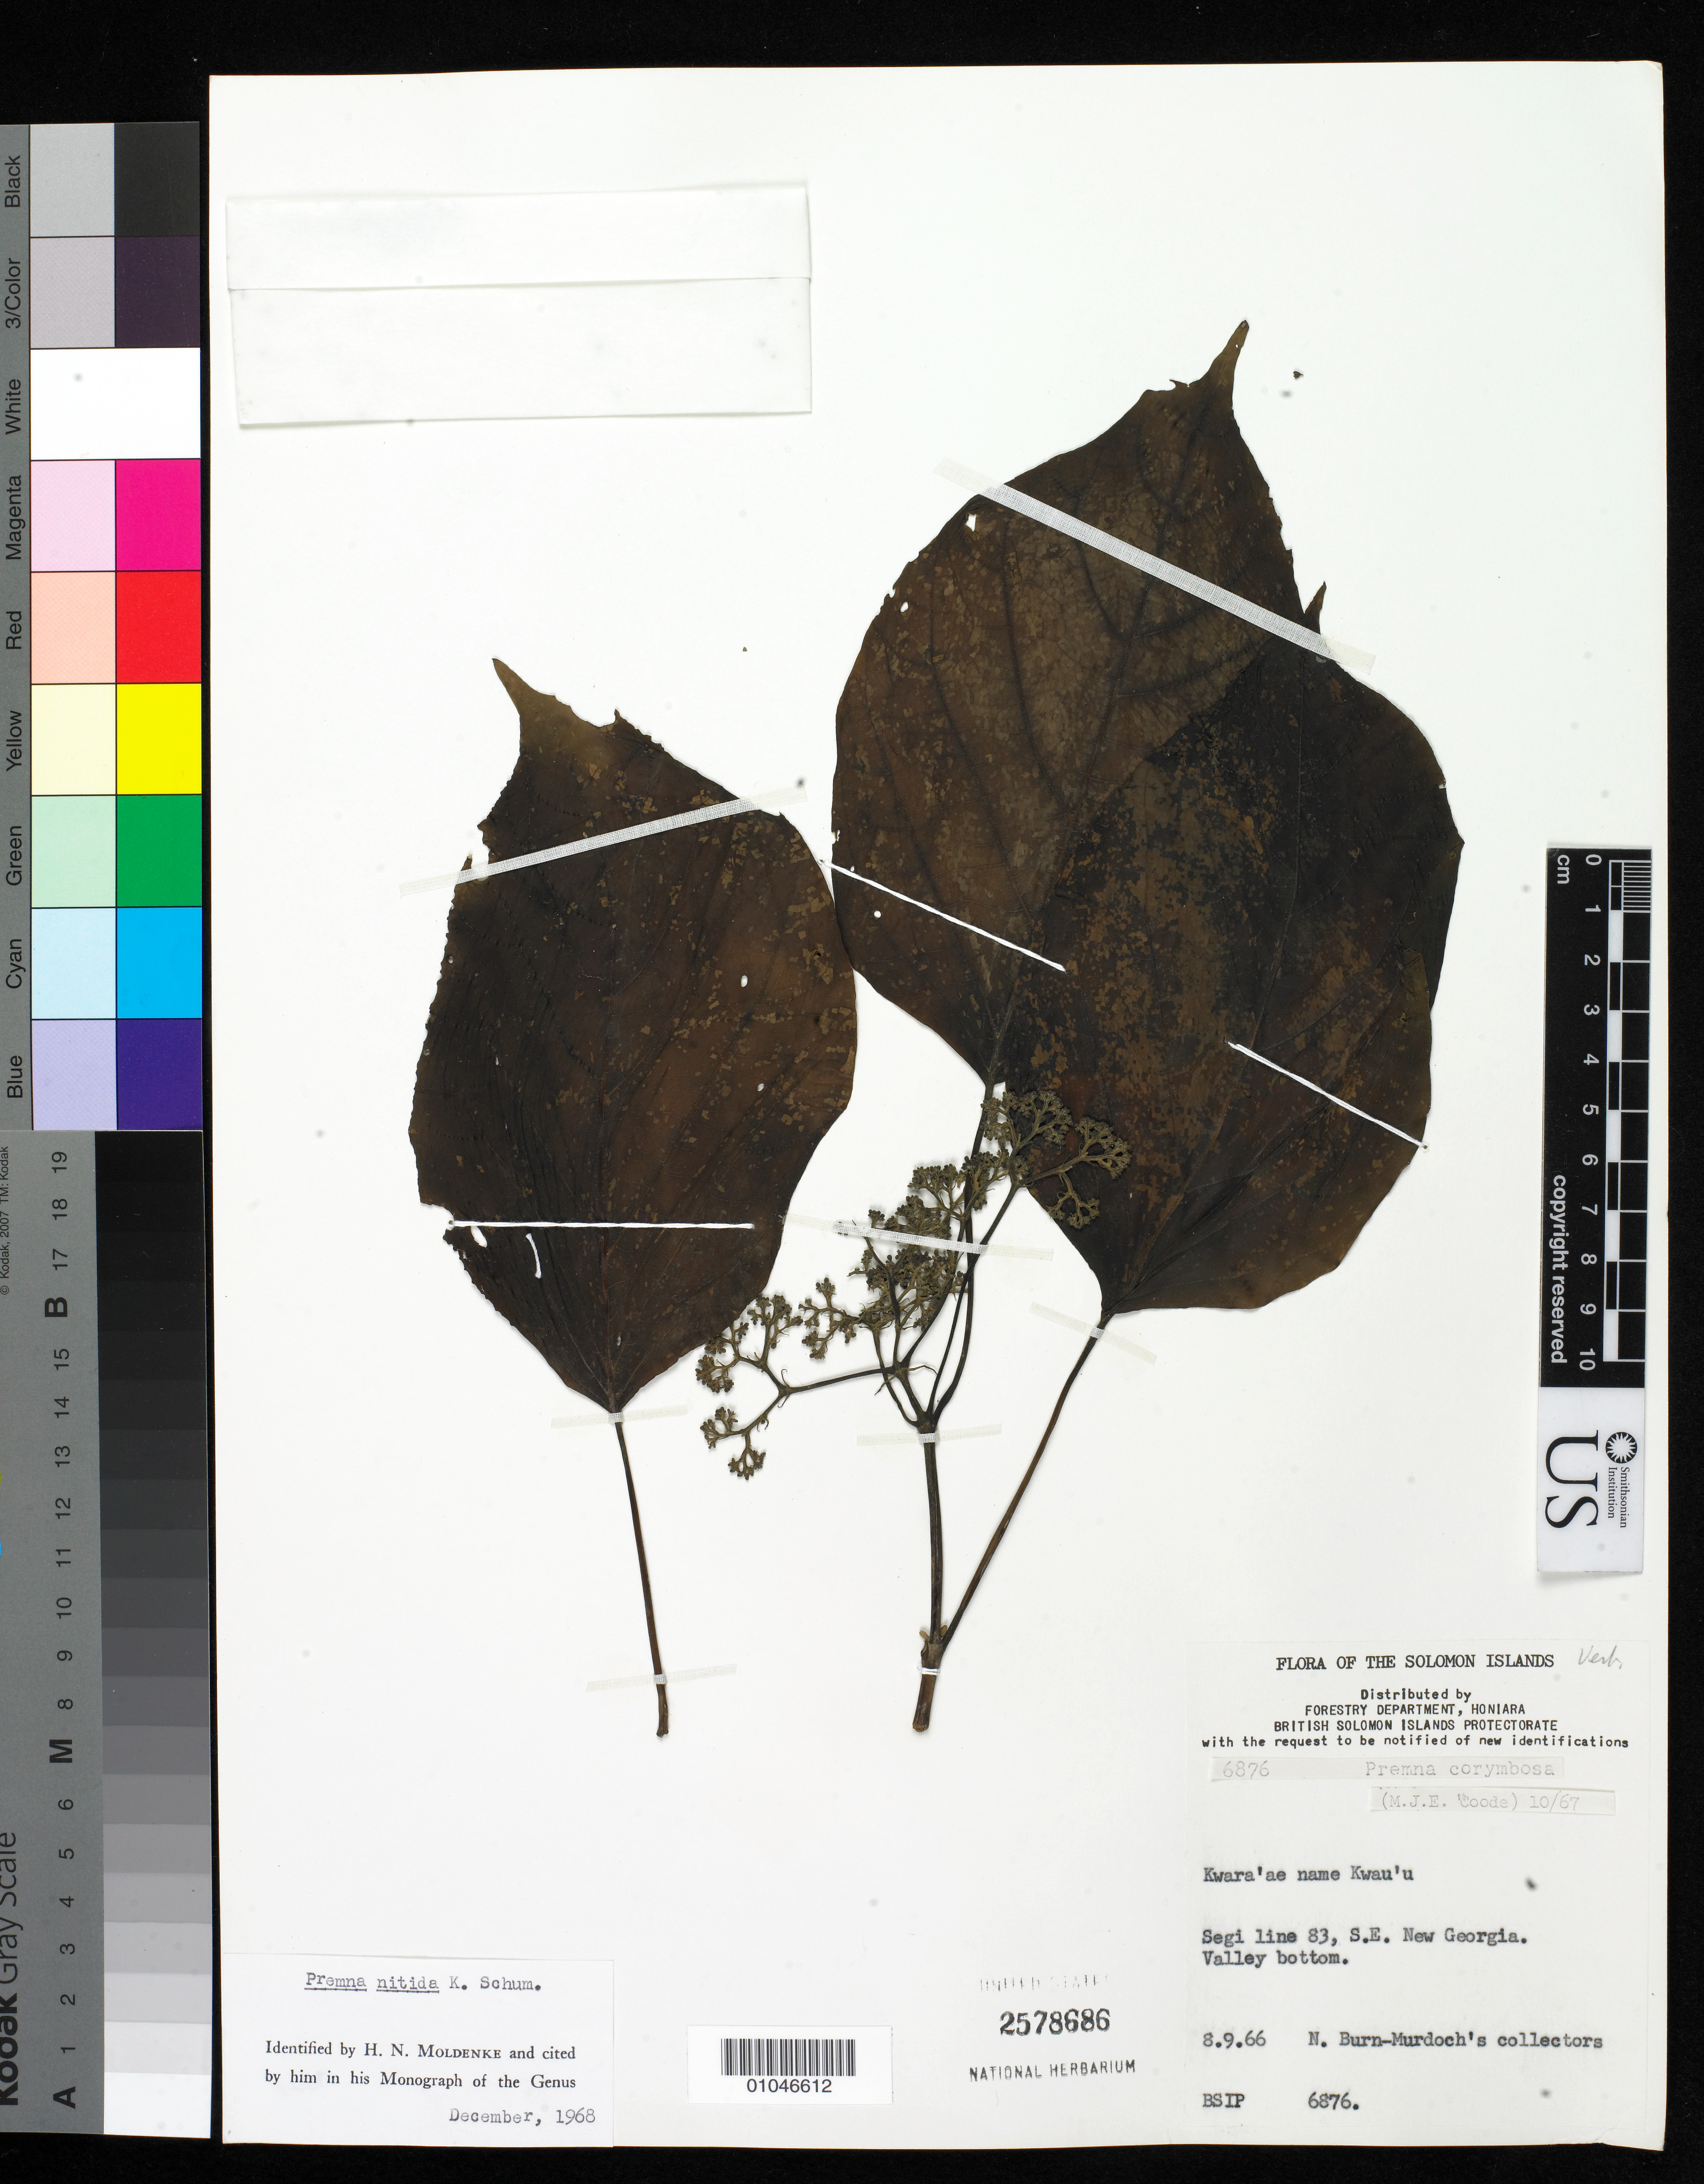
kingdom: Plantae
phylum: Tracheophyta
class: Magnoliopsida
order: Lamiales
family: Lamiaceae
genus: Premna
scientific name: Premna nitida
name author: K. Schum.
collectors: N. Burn-Murdoch's collectors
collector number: BSIP 6876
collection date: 1966-08-09 or 1966-09-08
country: Solomon Islands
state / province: Western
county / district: New Georgia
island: New Georgia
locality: Segi line 83, SE New Georgia, Solomon Islands. Valley bottom.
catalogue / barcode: US 2578686